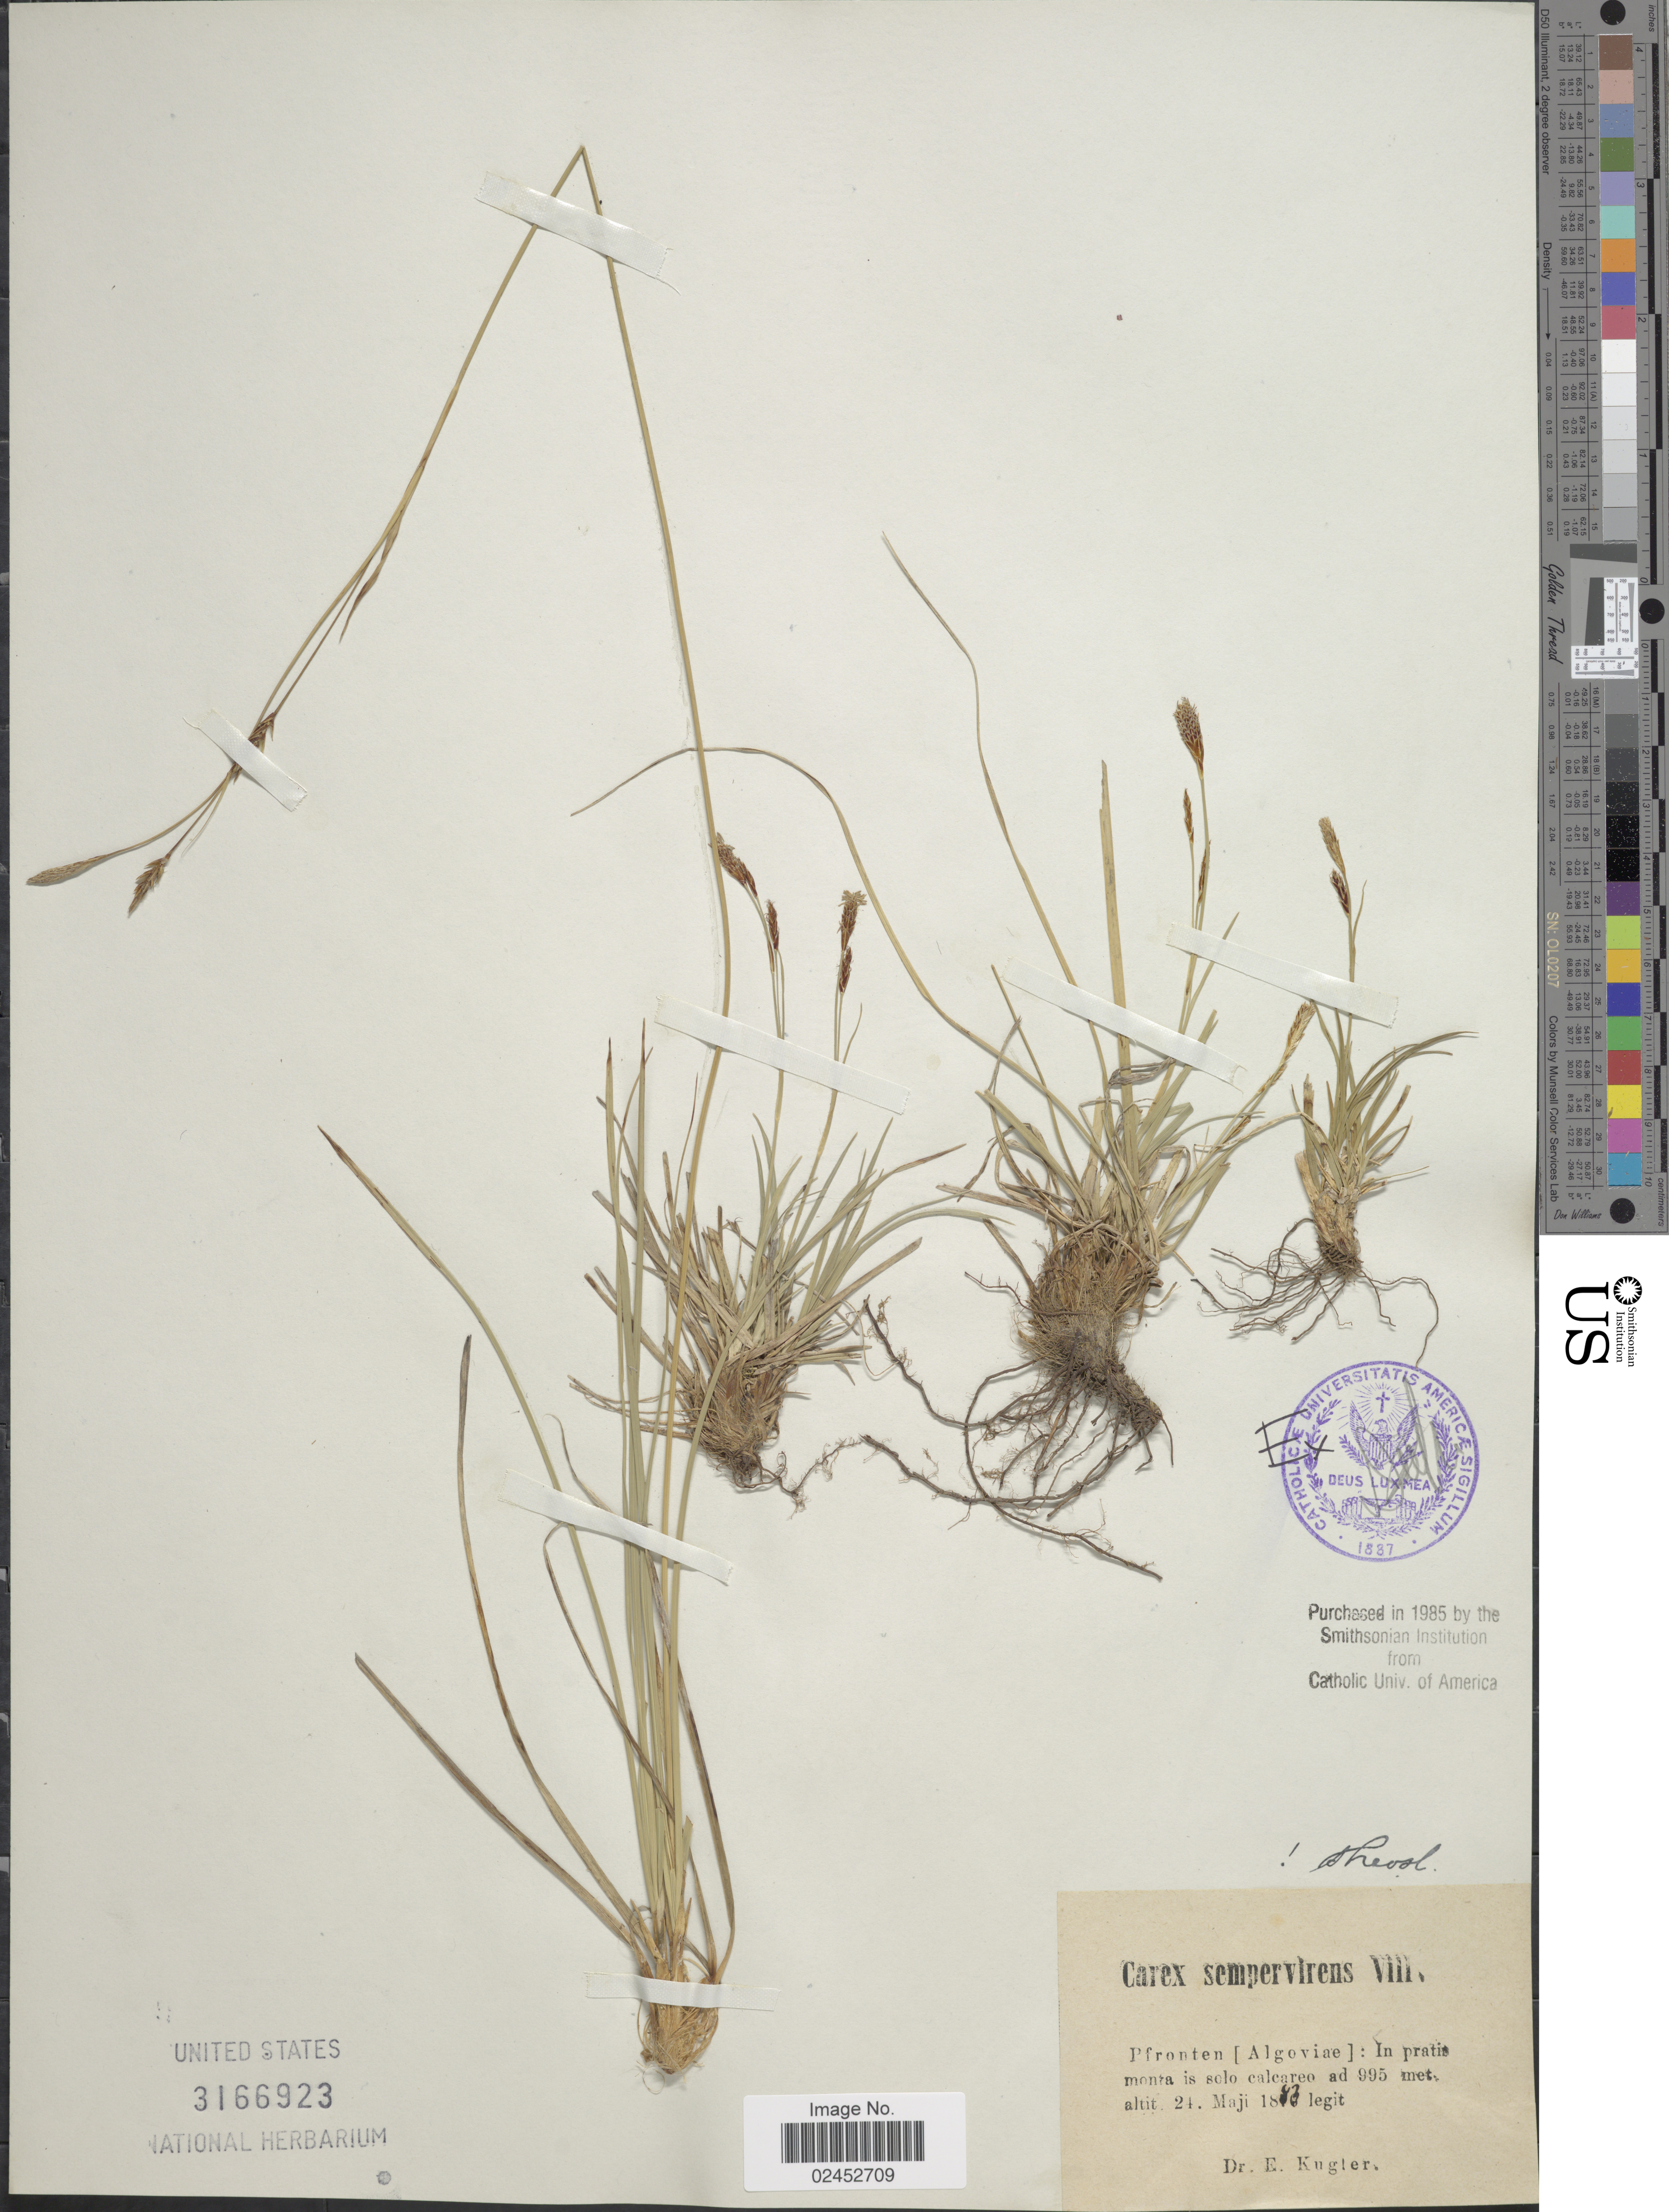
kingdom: Plantae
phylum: Tracheophyta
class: Liliopsida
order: Poales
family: Cyperaceae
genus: Carex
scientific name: Carex sempervirens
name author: Vill.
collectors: E. Kugler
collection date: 1883-05-24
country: Germany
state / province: Bayern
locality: Pfronten [Algoviae]: in pratis monta is solo calcareo.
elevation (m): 995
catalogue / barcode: US 3166923